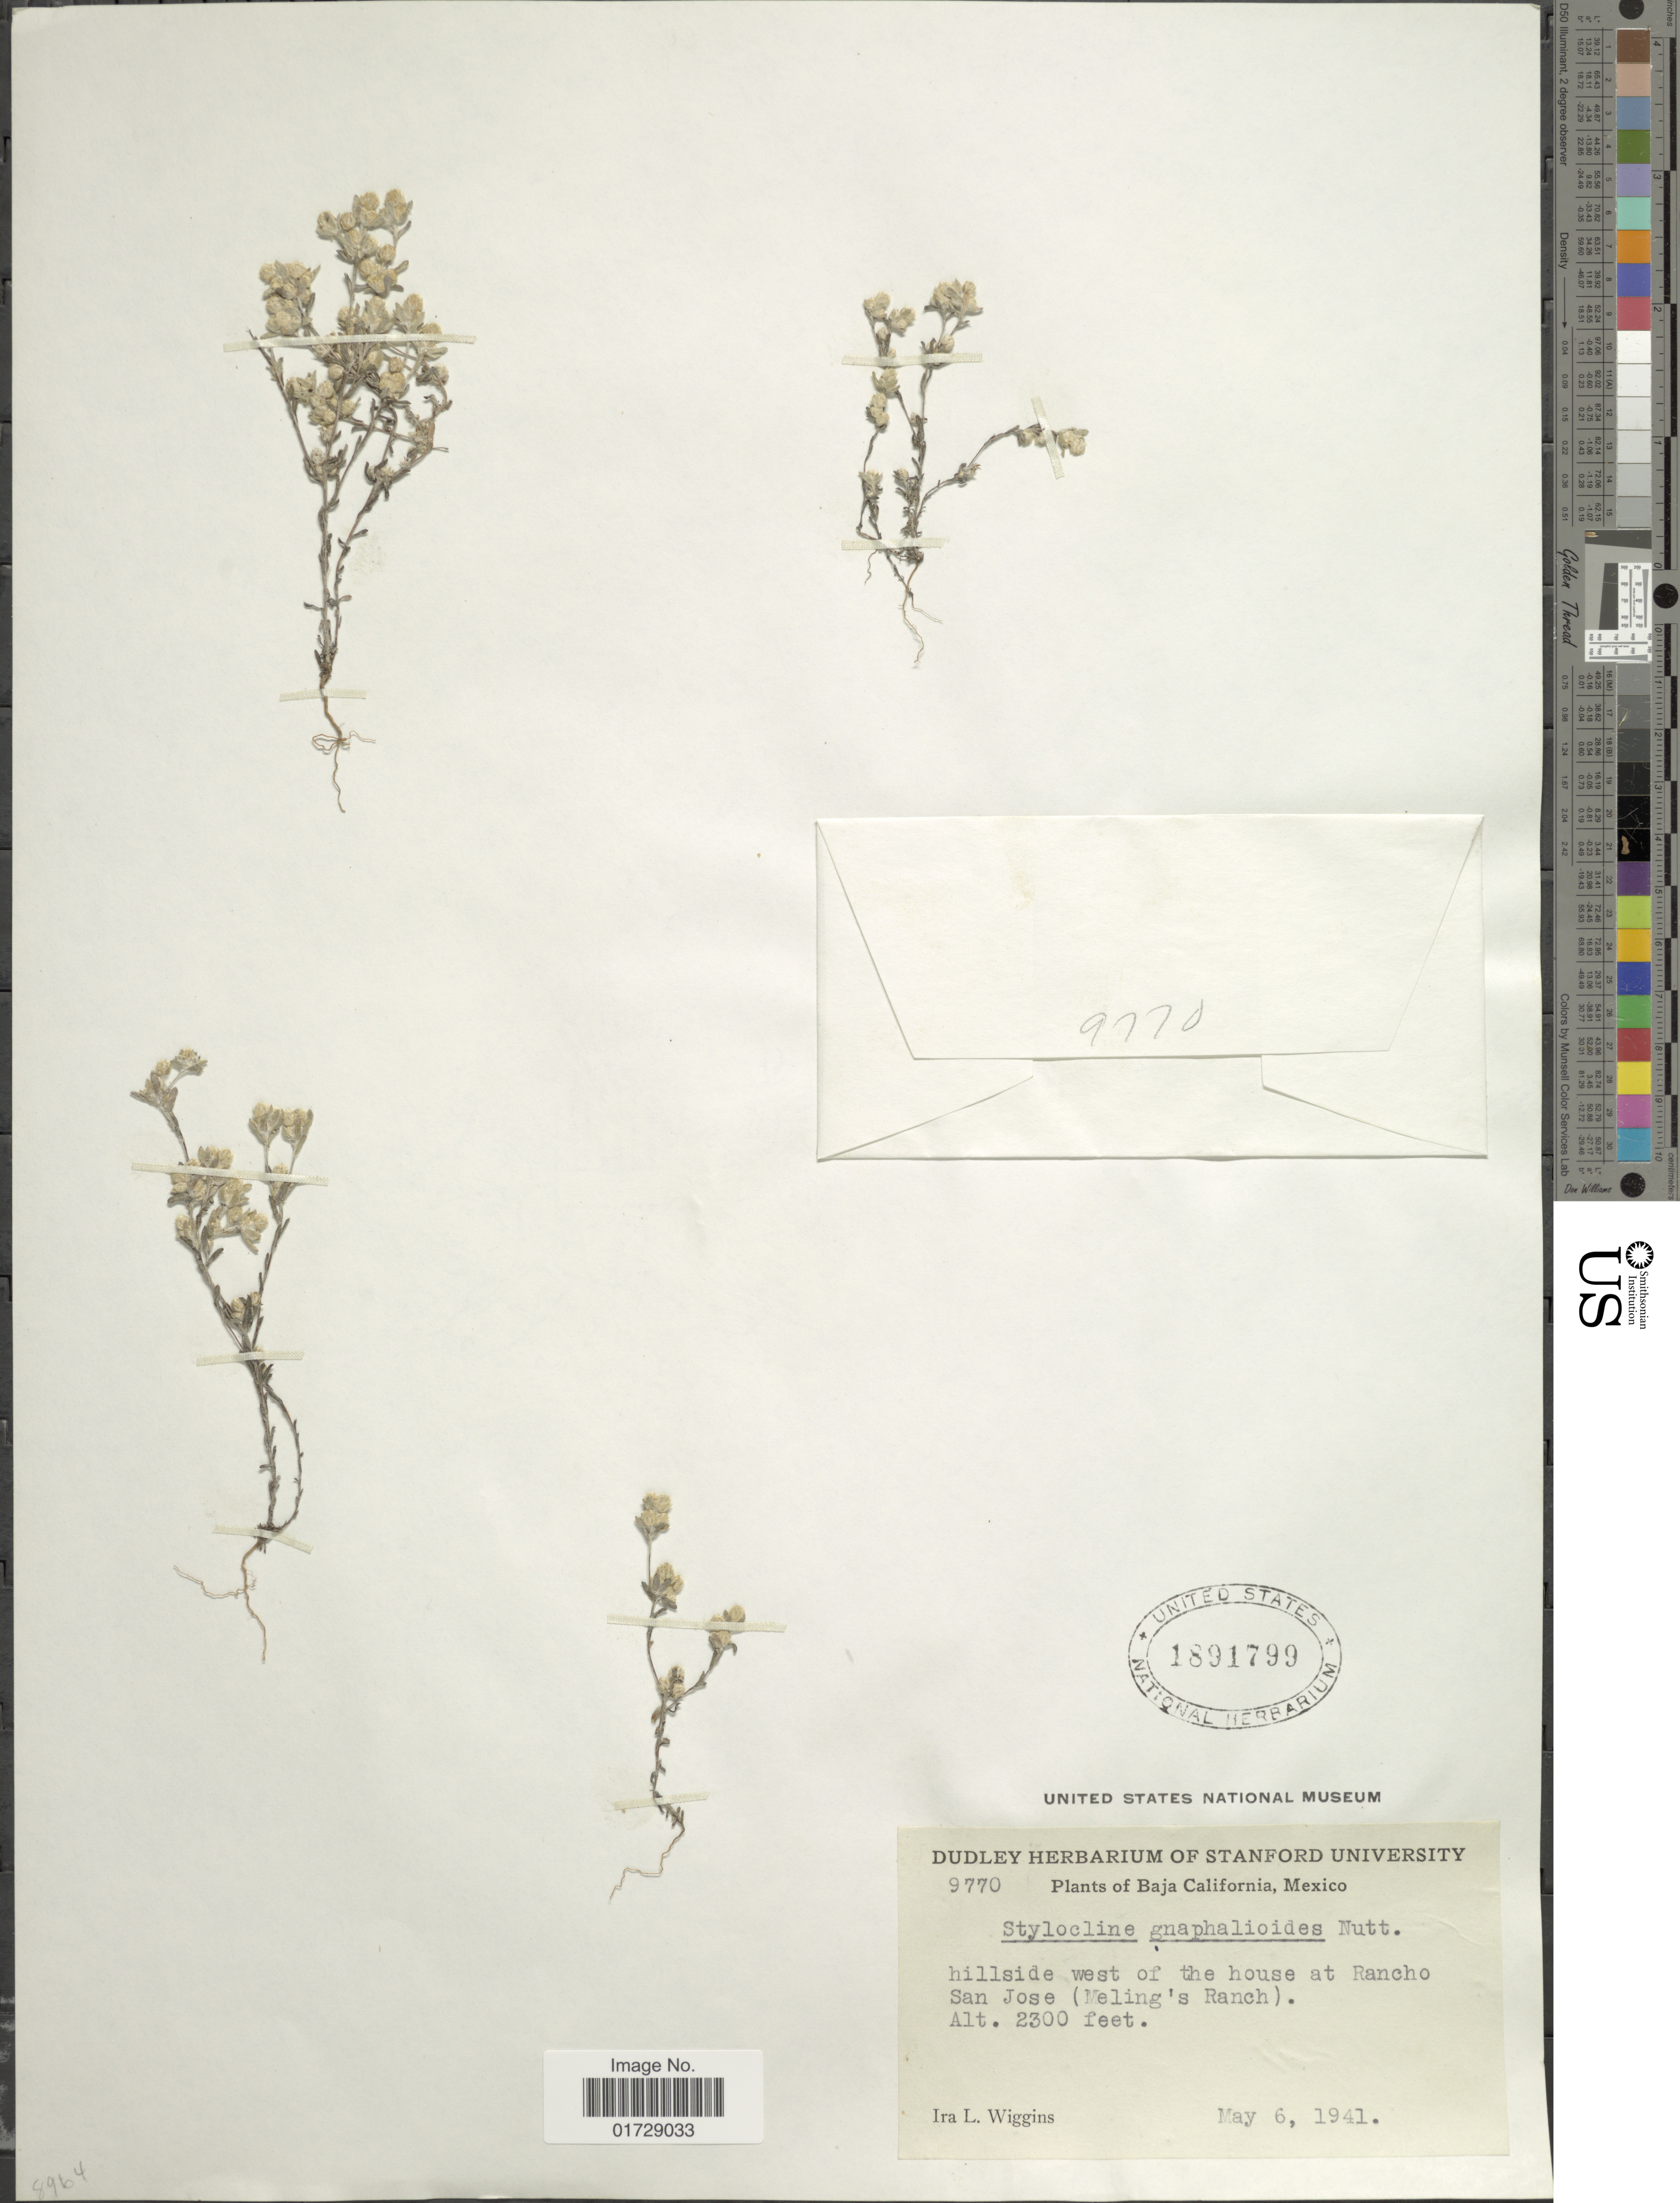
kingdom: Plantae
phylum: Tracheophyta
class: Magnoliopsida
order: Asterales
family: Asteraceae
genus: Stylocline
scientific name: Stylocline gnaphalioides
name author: Nutt.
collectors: I. L. Wiggins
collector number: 9770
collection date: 1941-05-06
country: Mexico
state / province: Baja California Sur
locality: Hillside west of the house at Rancho San Jose (Meling's Ranch)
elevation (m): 701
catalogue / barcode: US 1891799